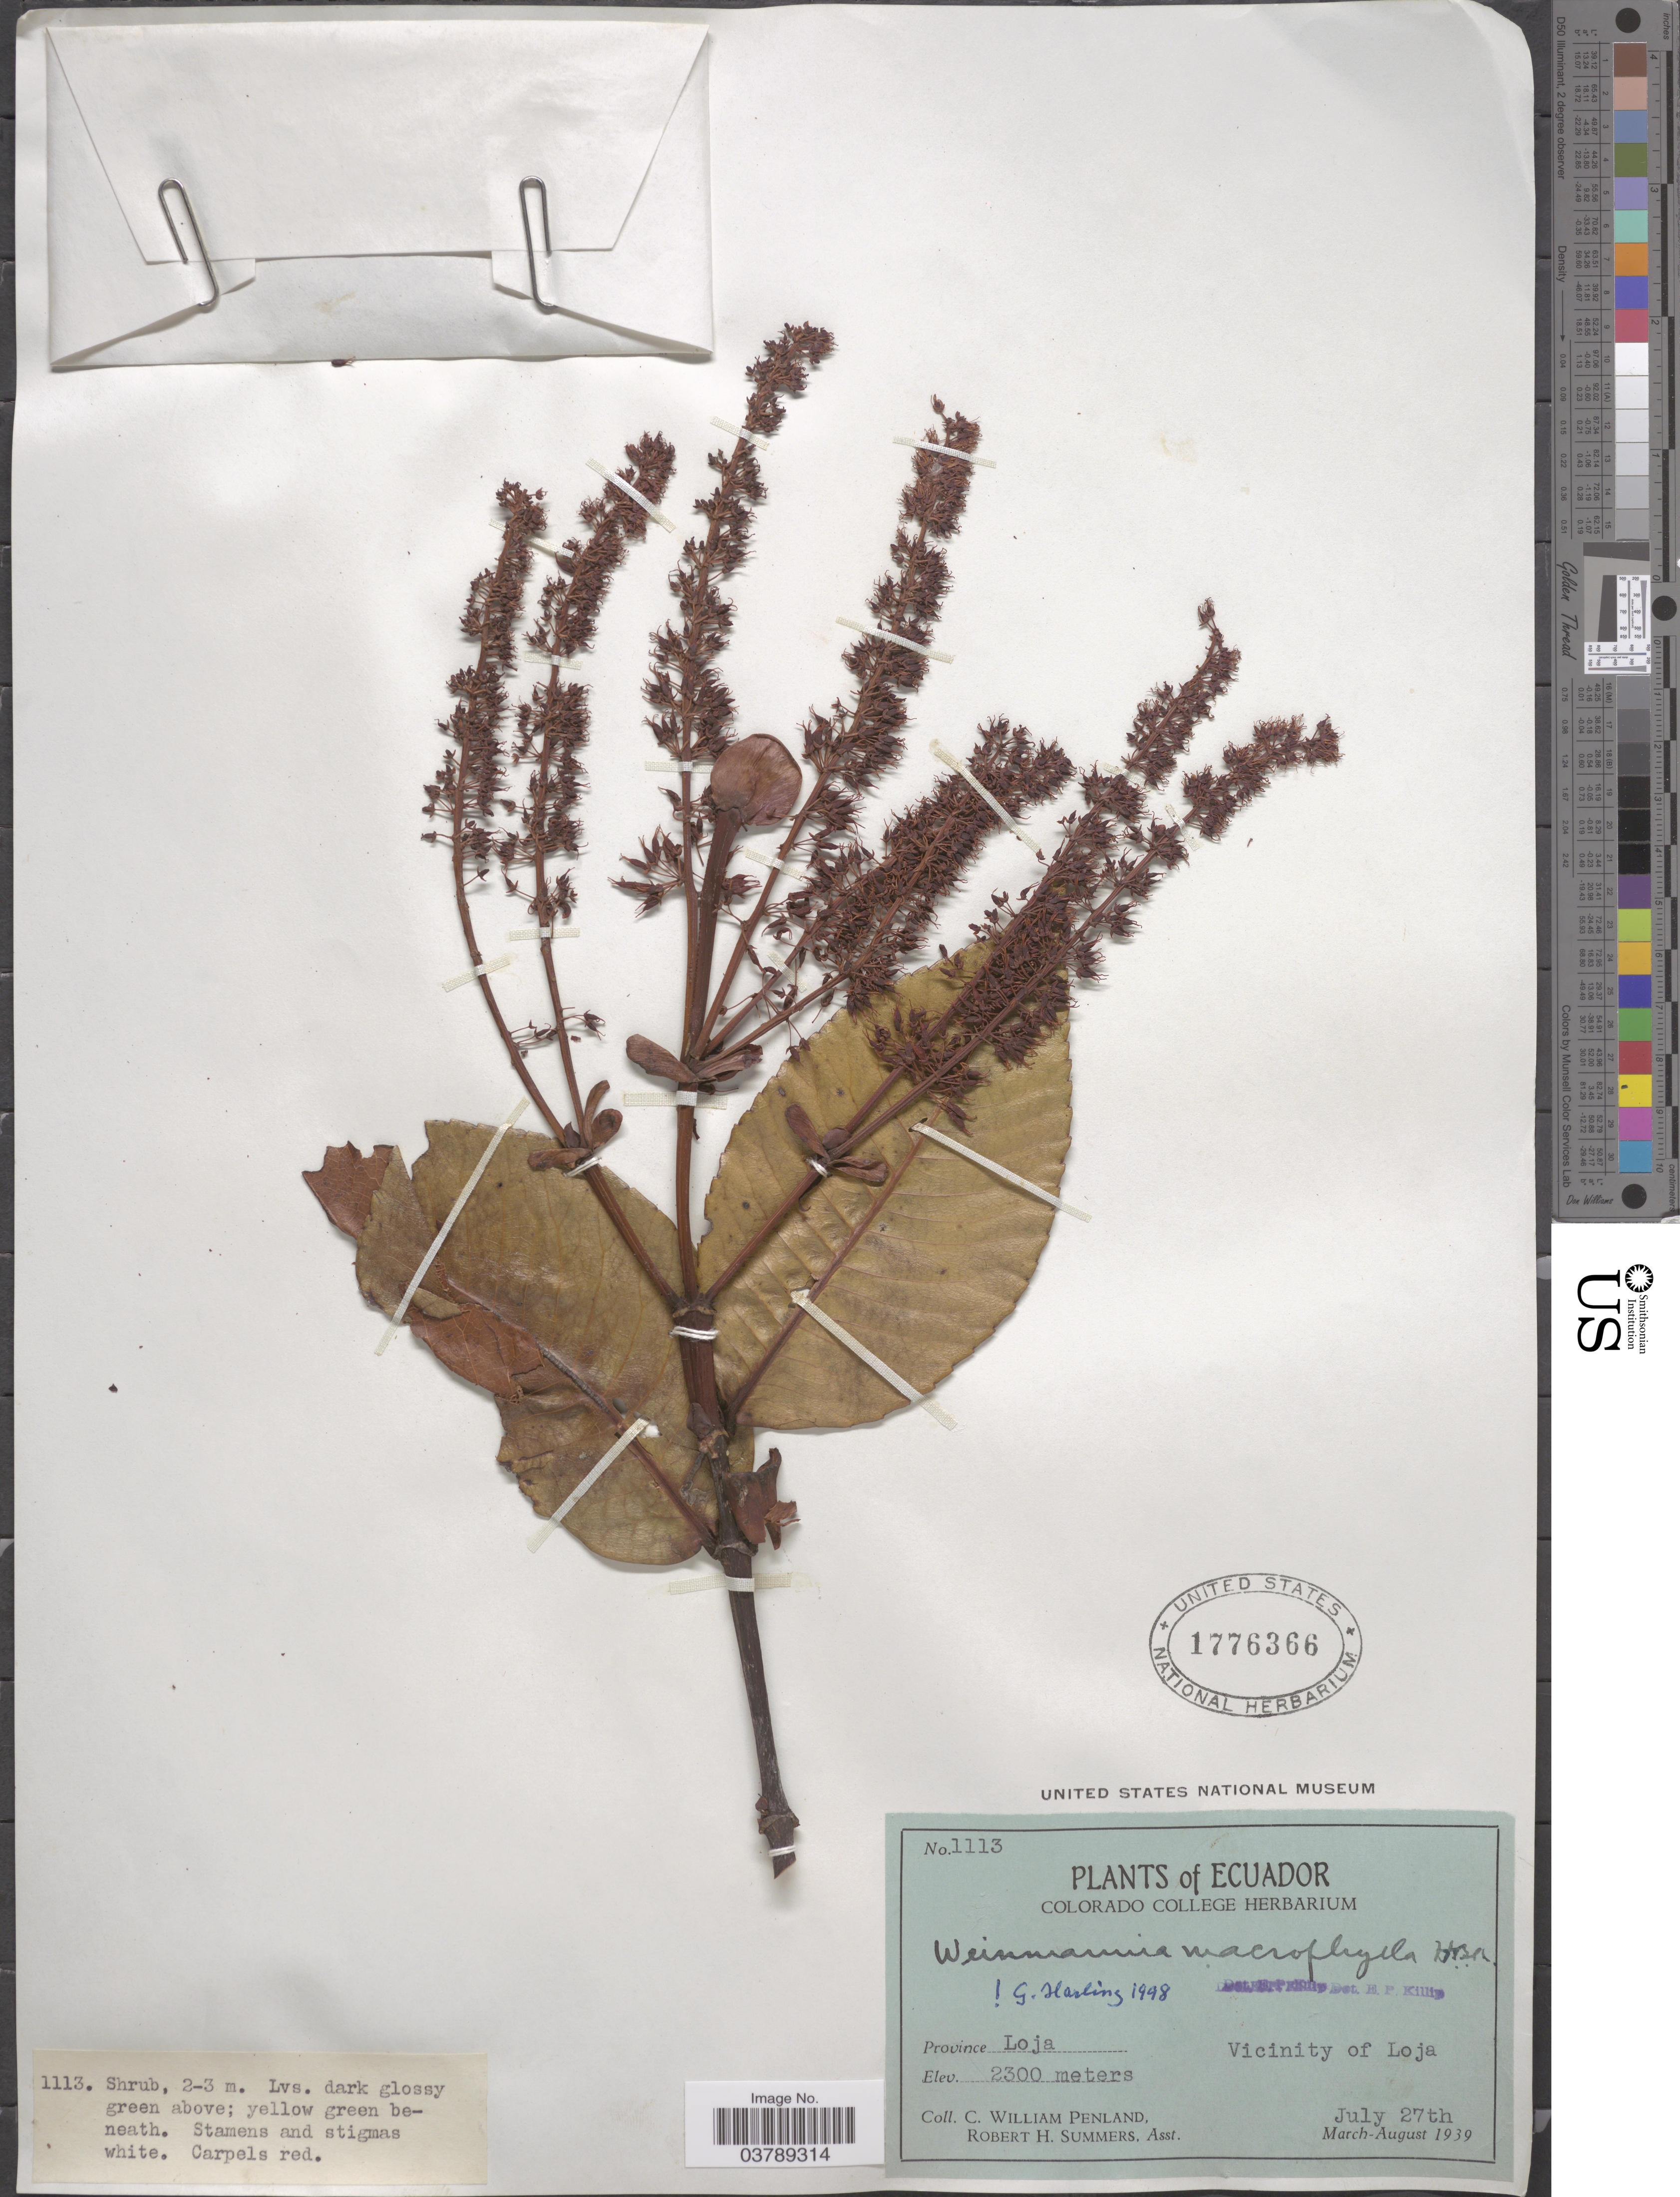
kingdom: Plantae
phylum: Tracheophyta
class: Magnoliopsida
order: Oxalidales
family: Cunoniaceae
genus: Weinmannia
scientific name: Weinmannia macrophylla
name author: Kunth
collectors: C. W. Penland & R. Summers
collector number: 1113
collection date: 1939-07-27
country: Ecuador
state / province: Loja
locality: Vicinity of Loja.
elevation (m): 2300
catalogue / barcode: US 1776366